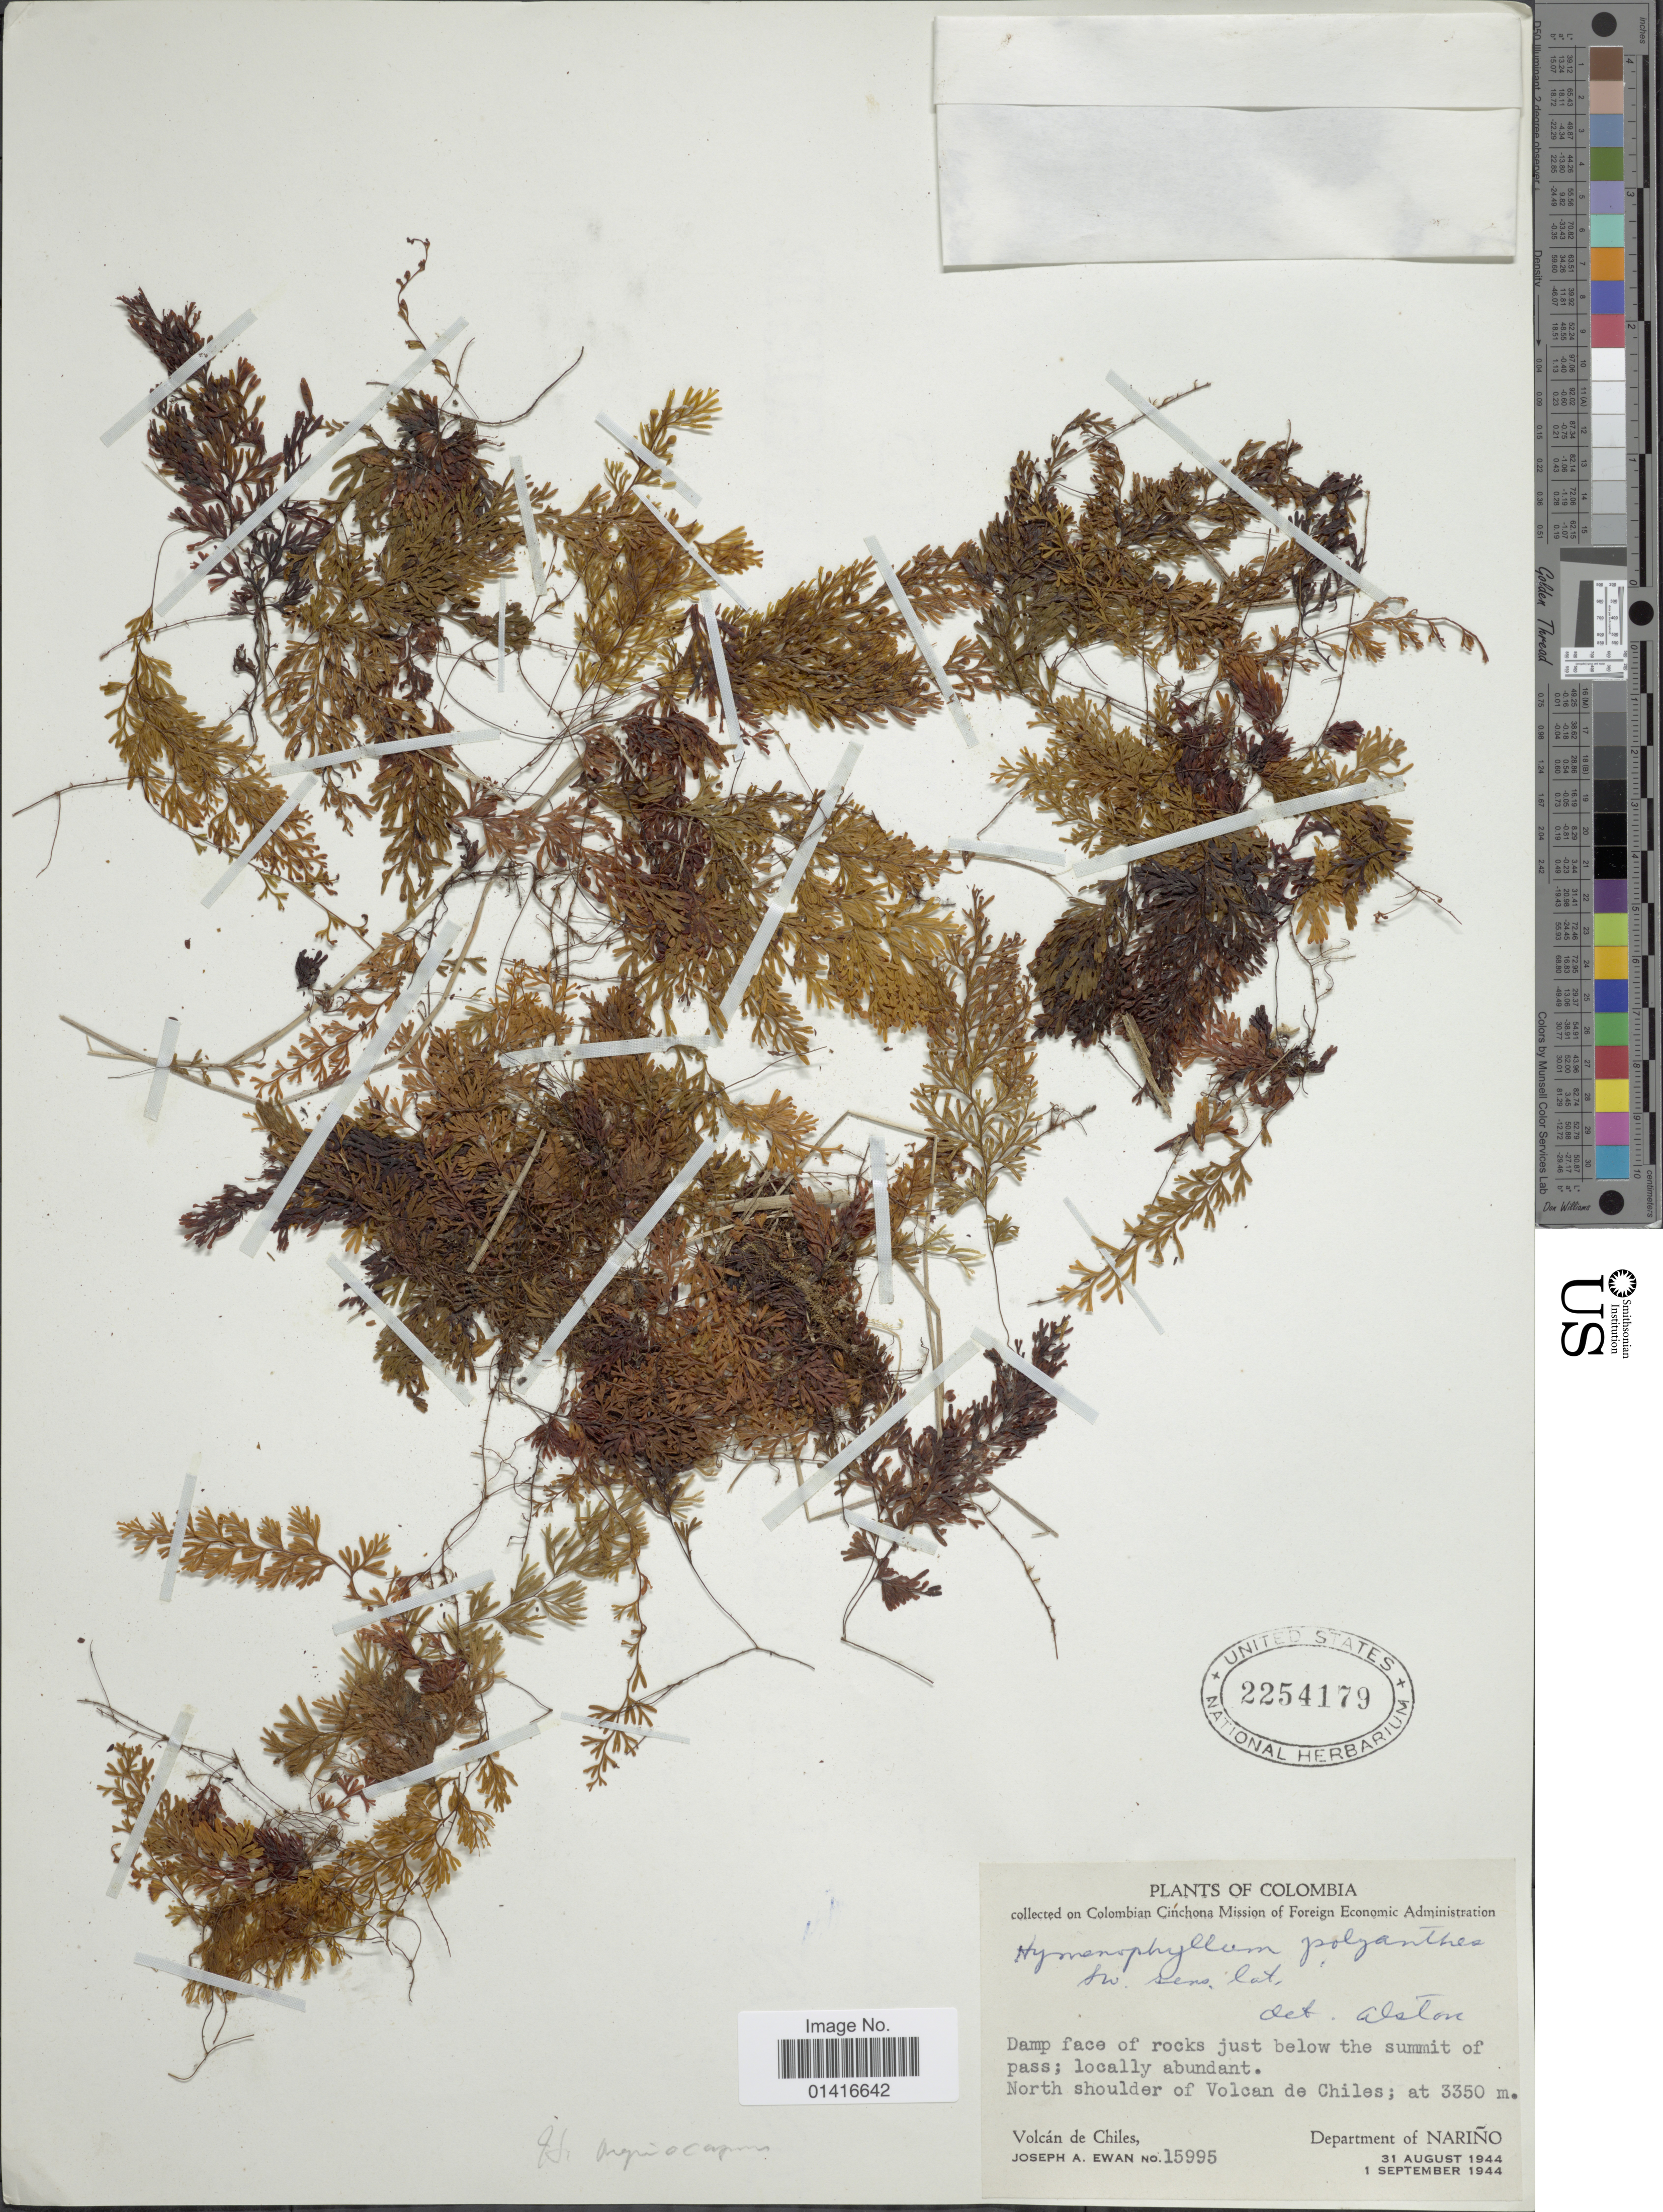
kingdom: Plantae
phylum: Tracheophyta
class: Polypodiopsida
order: Hymenophyllales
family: Hymenophyllaceae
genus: Hymenophyllum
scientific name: Hymenophyllum myriocarpum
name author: Hook.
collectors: J. A. Ewan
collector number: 15995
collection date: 1944-08-31/1944-09-01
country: Colombia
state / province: Nariño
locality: Colombian Cinchona. Damp face of rocks just below the summit of pass; locally abundant. North shoulder of Volcan de Chiles. Department of Nariño.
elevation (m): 3350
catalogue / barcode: US 2254179